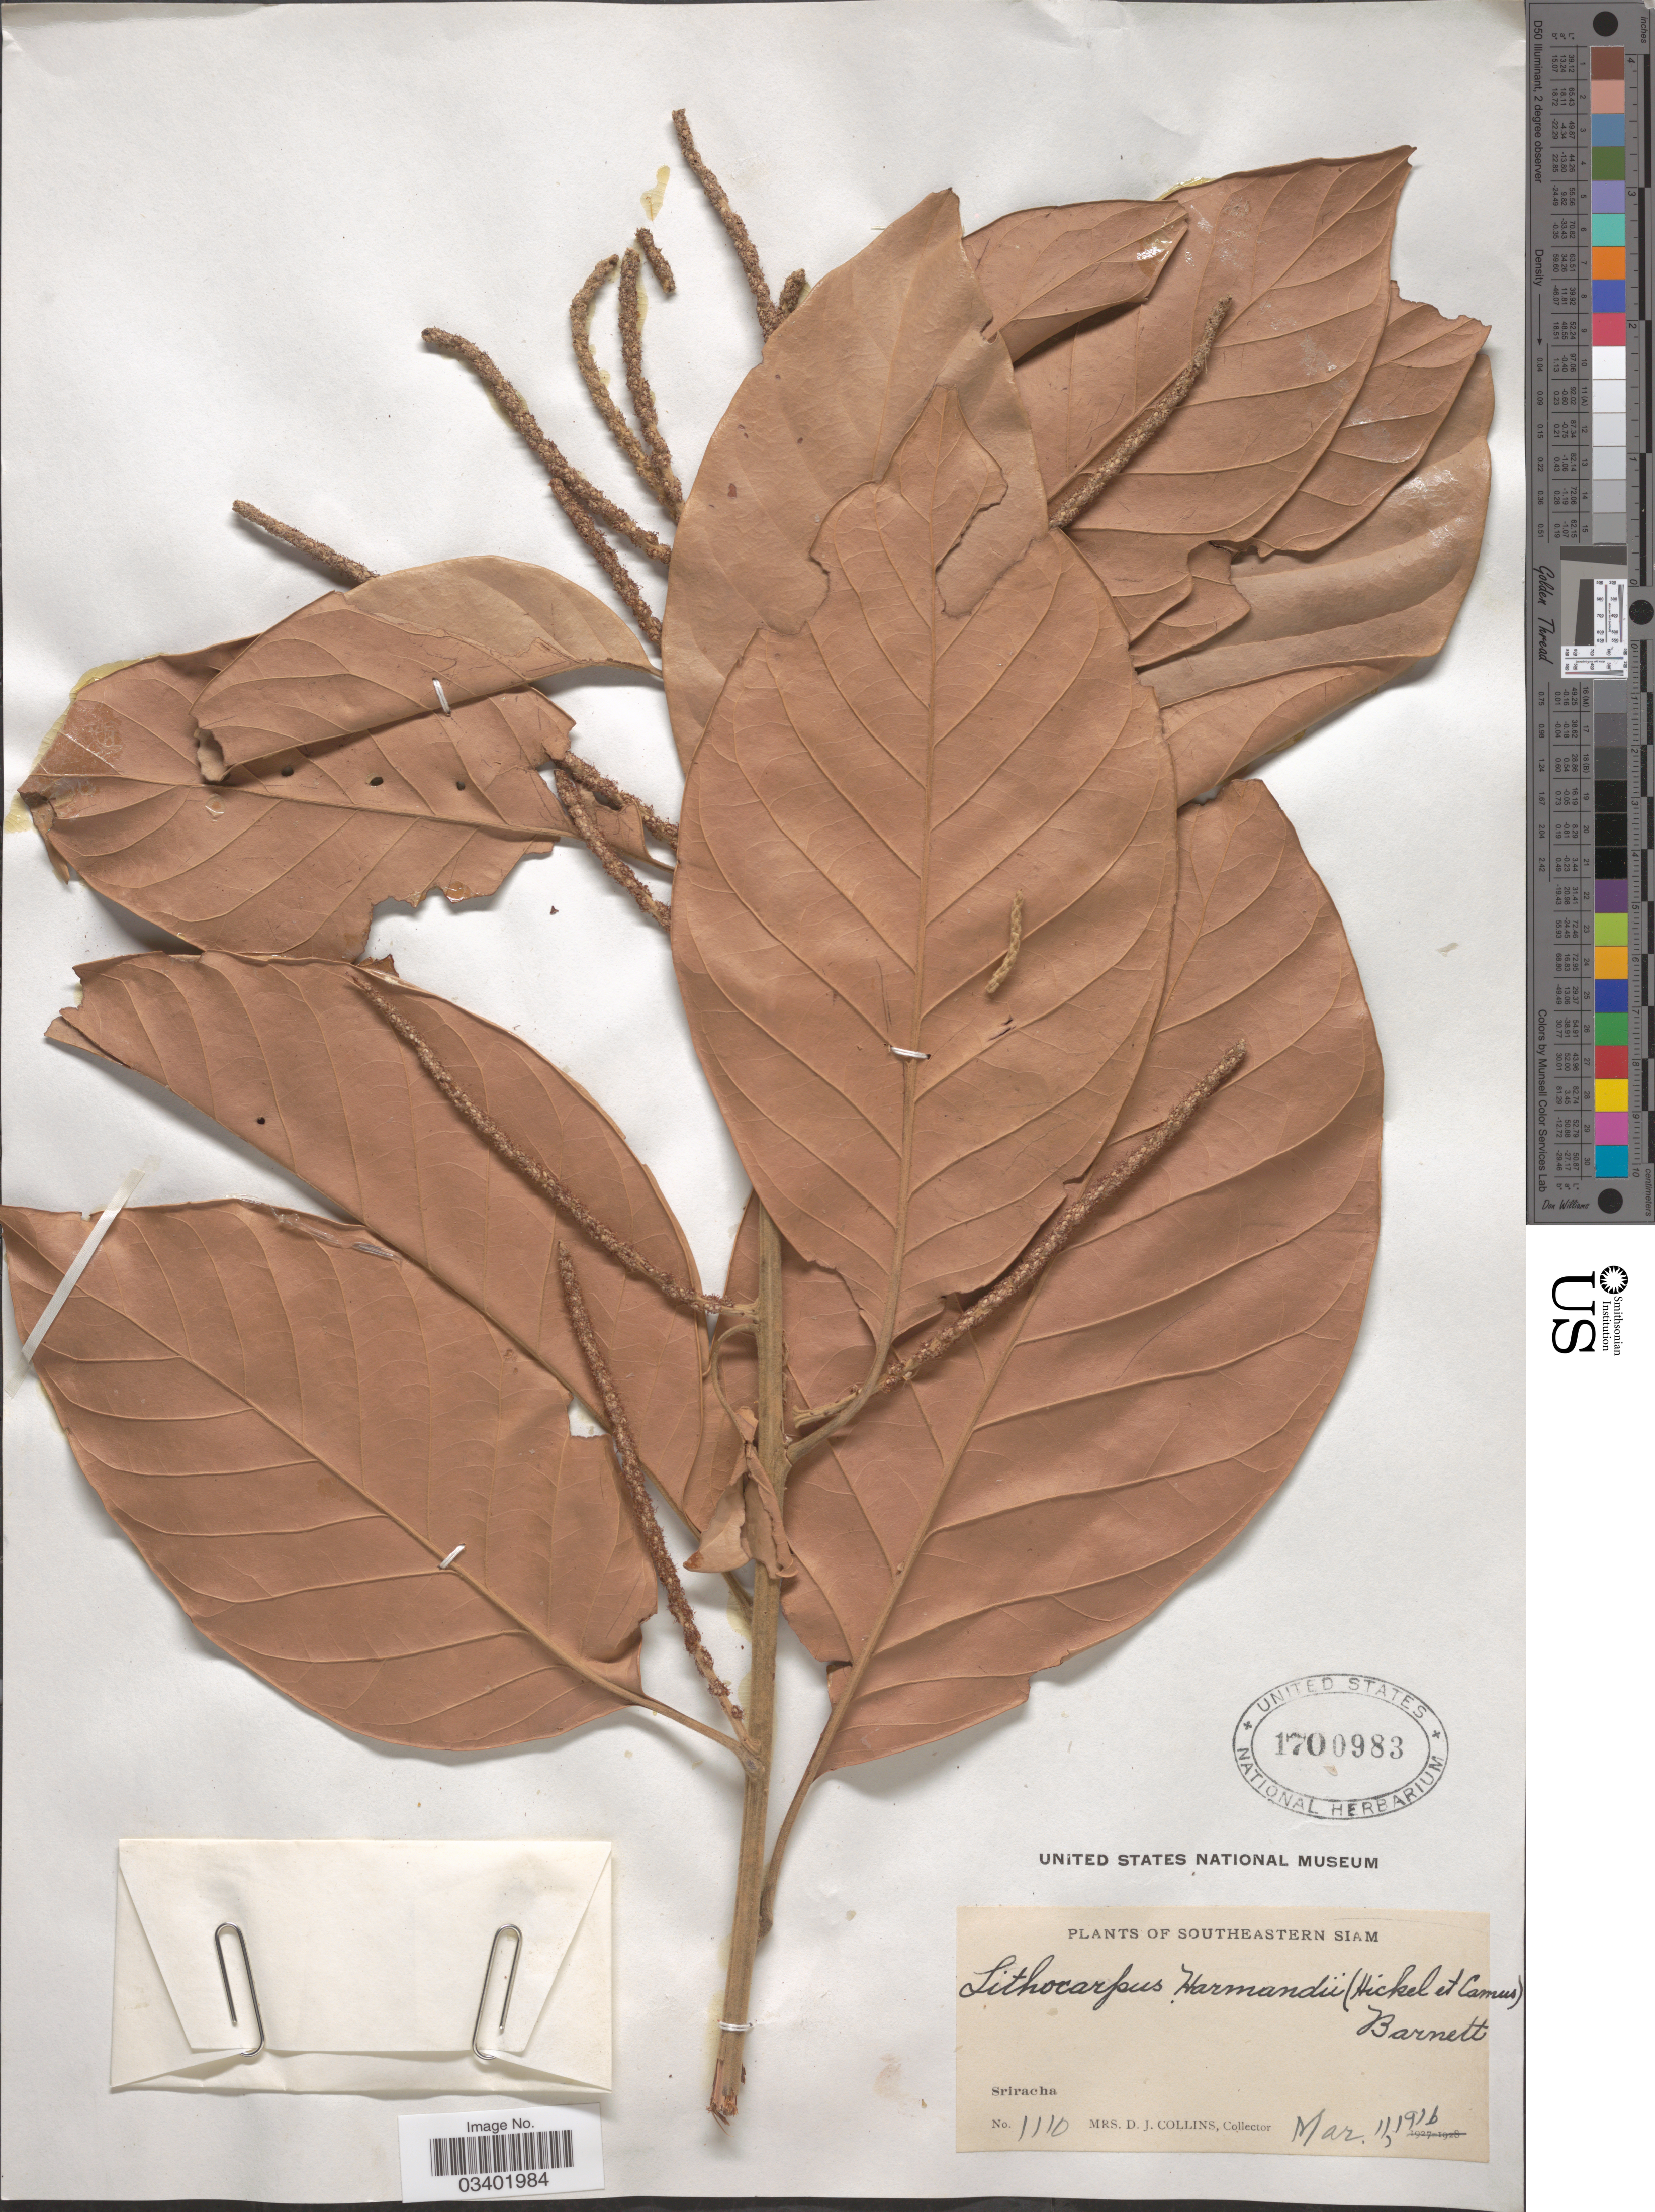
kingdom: Plantae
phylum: Tracheophyta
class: Magnoliopsida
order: Fagales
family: Fagaceae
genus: Lithocarpus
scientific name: Lithocarpus harmandii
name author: (Hickel & A. Camus) A. Camus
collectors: Mrs. D. J. Collins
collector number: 1110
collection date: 1916-03-11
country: Thailand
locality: Southeastern Siam. Sriracha.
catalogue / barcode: US 1700983